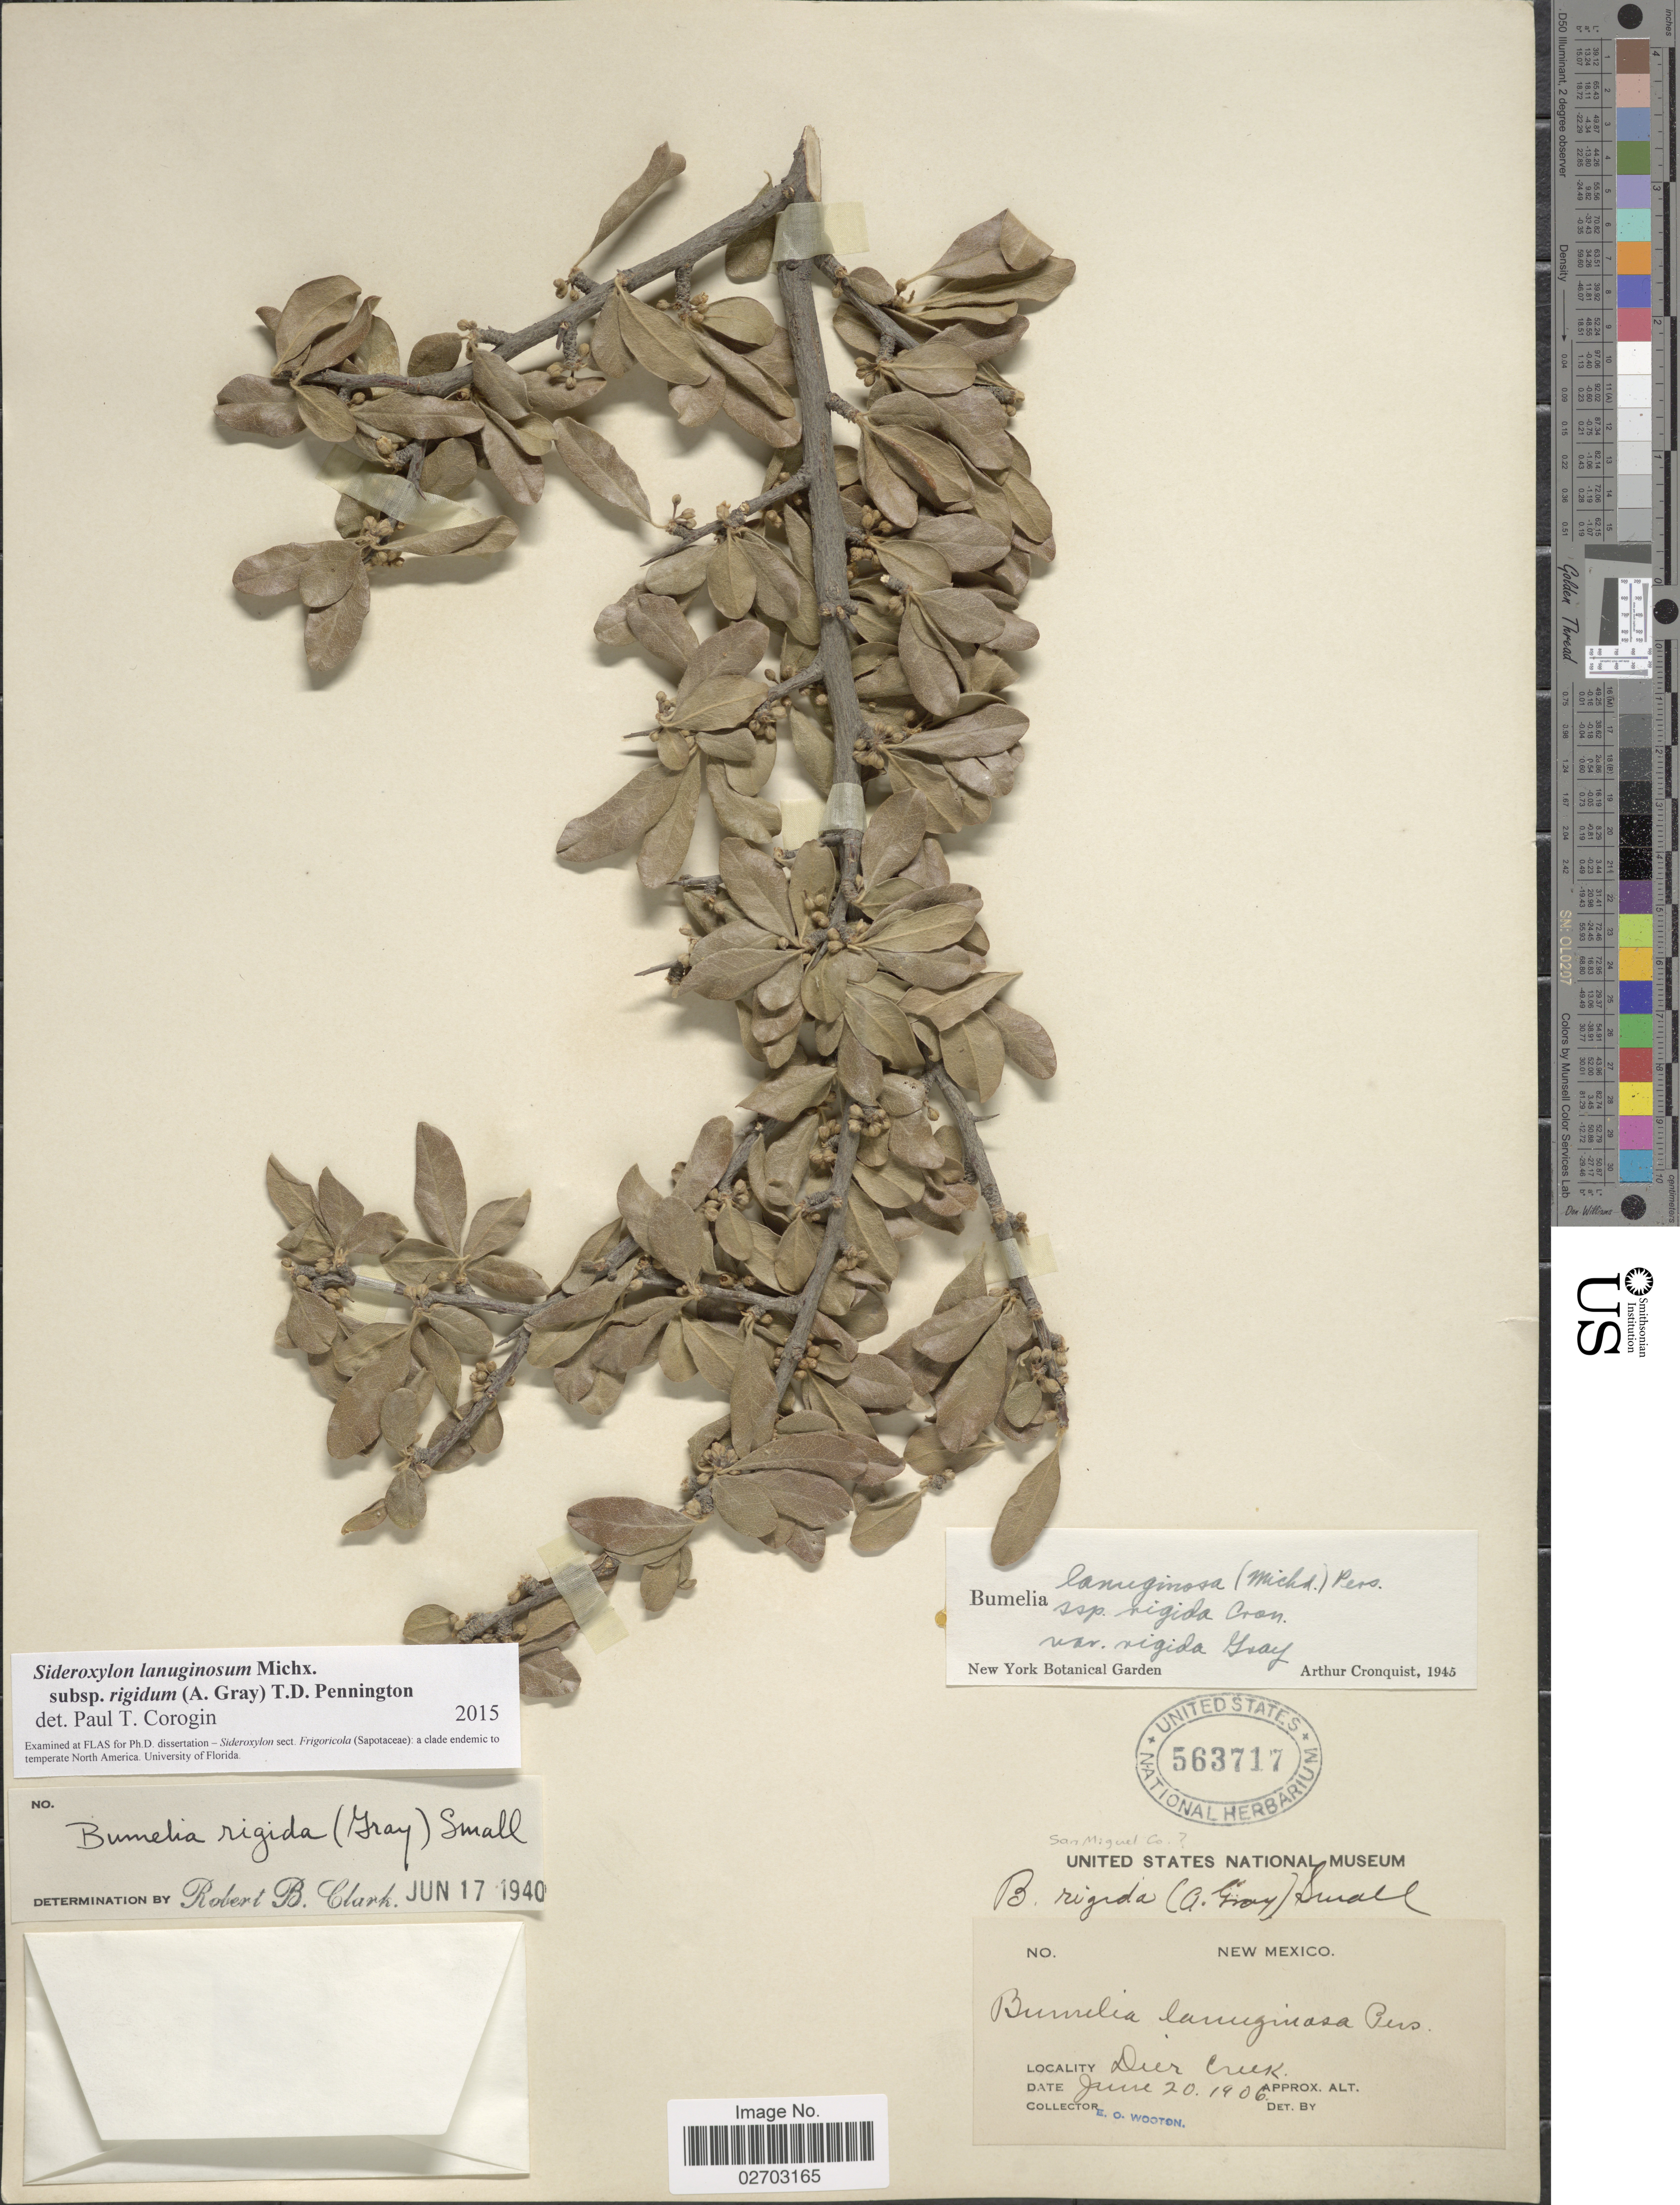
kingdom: Plantae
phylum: Tracheophyta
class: Magnoliopsida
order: Ericales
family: Sapotaceae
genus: Sideroxylon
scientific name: Sideroxylon lanuginosum subsp. rigidum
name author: (A. Gray) T.D. Penn.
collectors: E. O. Wooton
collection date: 1906-06-20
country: United States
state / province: New Mexico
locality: Deer Creek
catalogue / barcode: US 563717